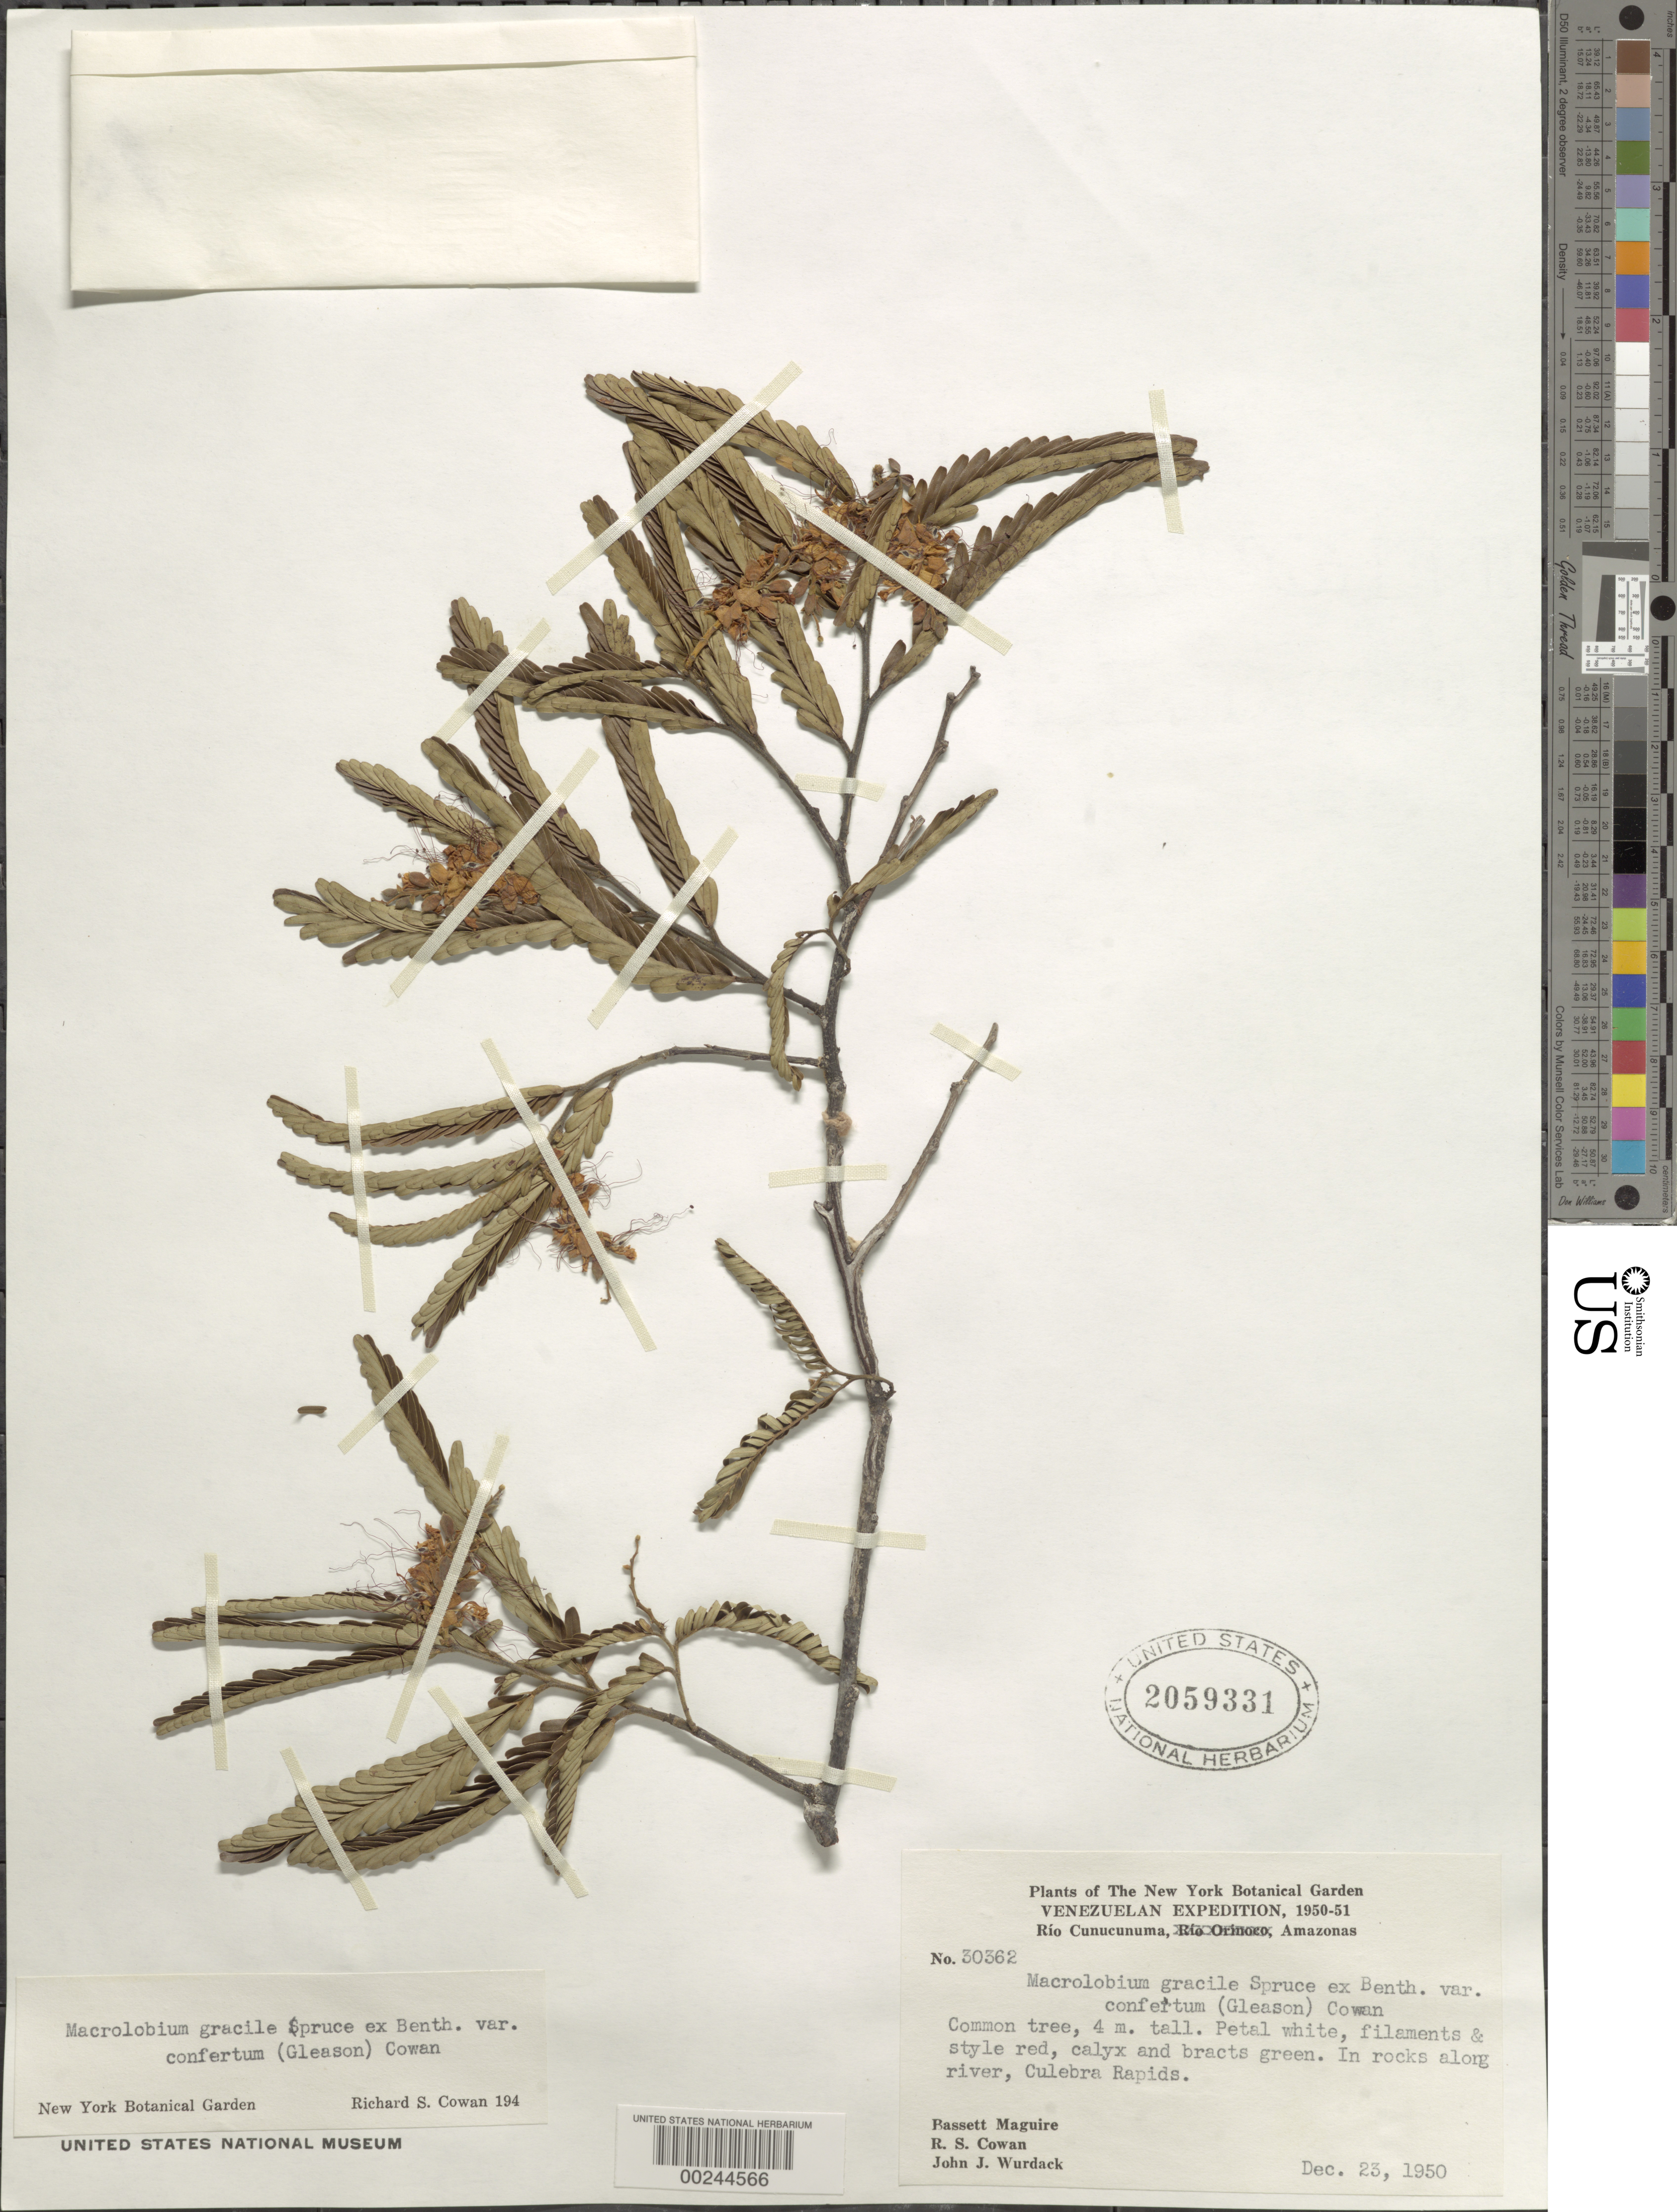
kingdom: Plantae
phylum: Tracheophyta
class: Magnoliopsida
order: Fabales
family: Fabaceae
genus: Macrolobium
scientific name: Macrolobium gracile var. confertum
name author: (Gleason) R.S. Cowan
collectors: B. Maguire, R. S. Cowan & J. J. Wurdack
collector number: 30362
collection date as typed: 23 Dec 1950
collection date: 1950-12-23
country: Venezuela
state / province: Amazonas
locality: Rio Cunucunuma, Culebra rapids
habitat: In rocks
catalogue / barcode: US 2059331